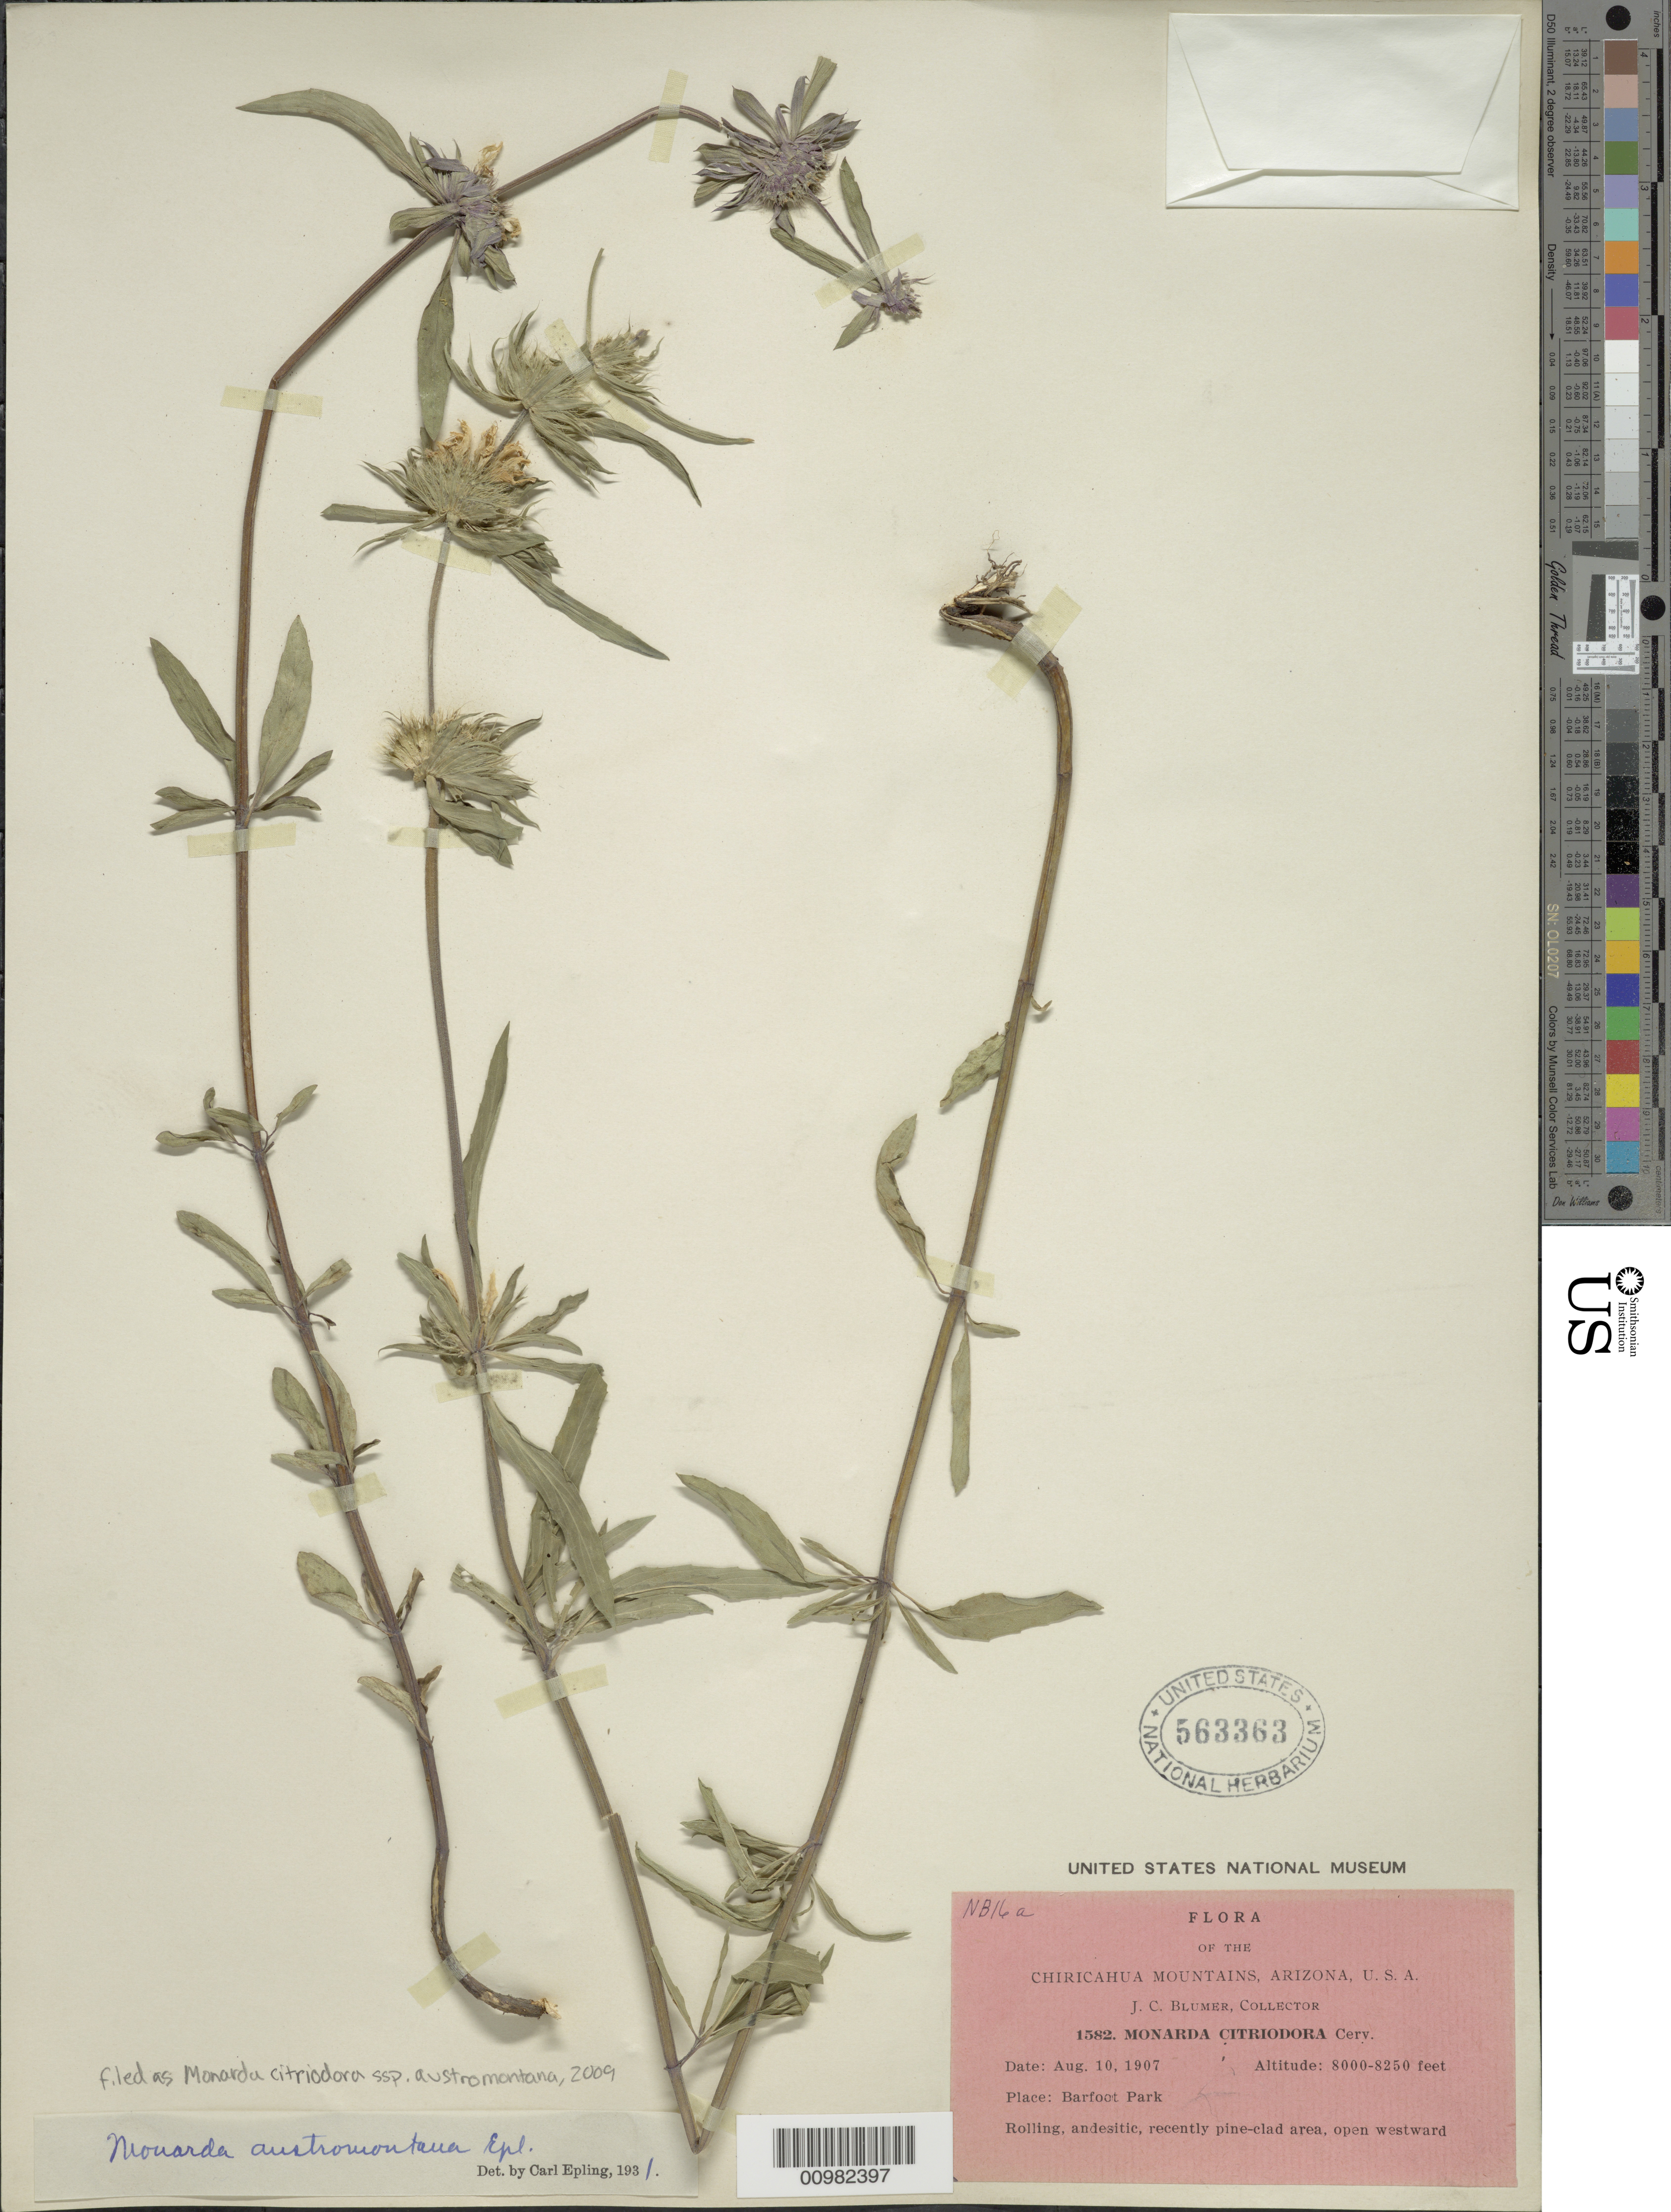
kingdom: Plantae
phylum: Tracheophyta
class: Magnoliopsida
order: Lamiales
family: Lamiaceae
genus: Monarda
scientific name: Monarda citriodora subsp. austromontana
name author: (Epling) Scora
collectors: J. C. Blumer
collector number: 1582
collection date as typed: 10 Aug 1907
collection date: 1907-08-10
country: United States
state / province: Arizona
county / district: Cochise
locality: Chiricahua Mts.; Barfoot Park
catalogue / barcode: US 563363